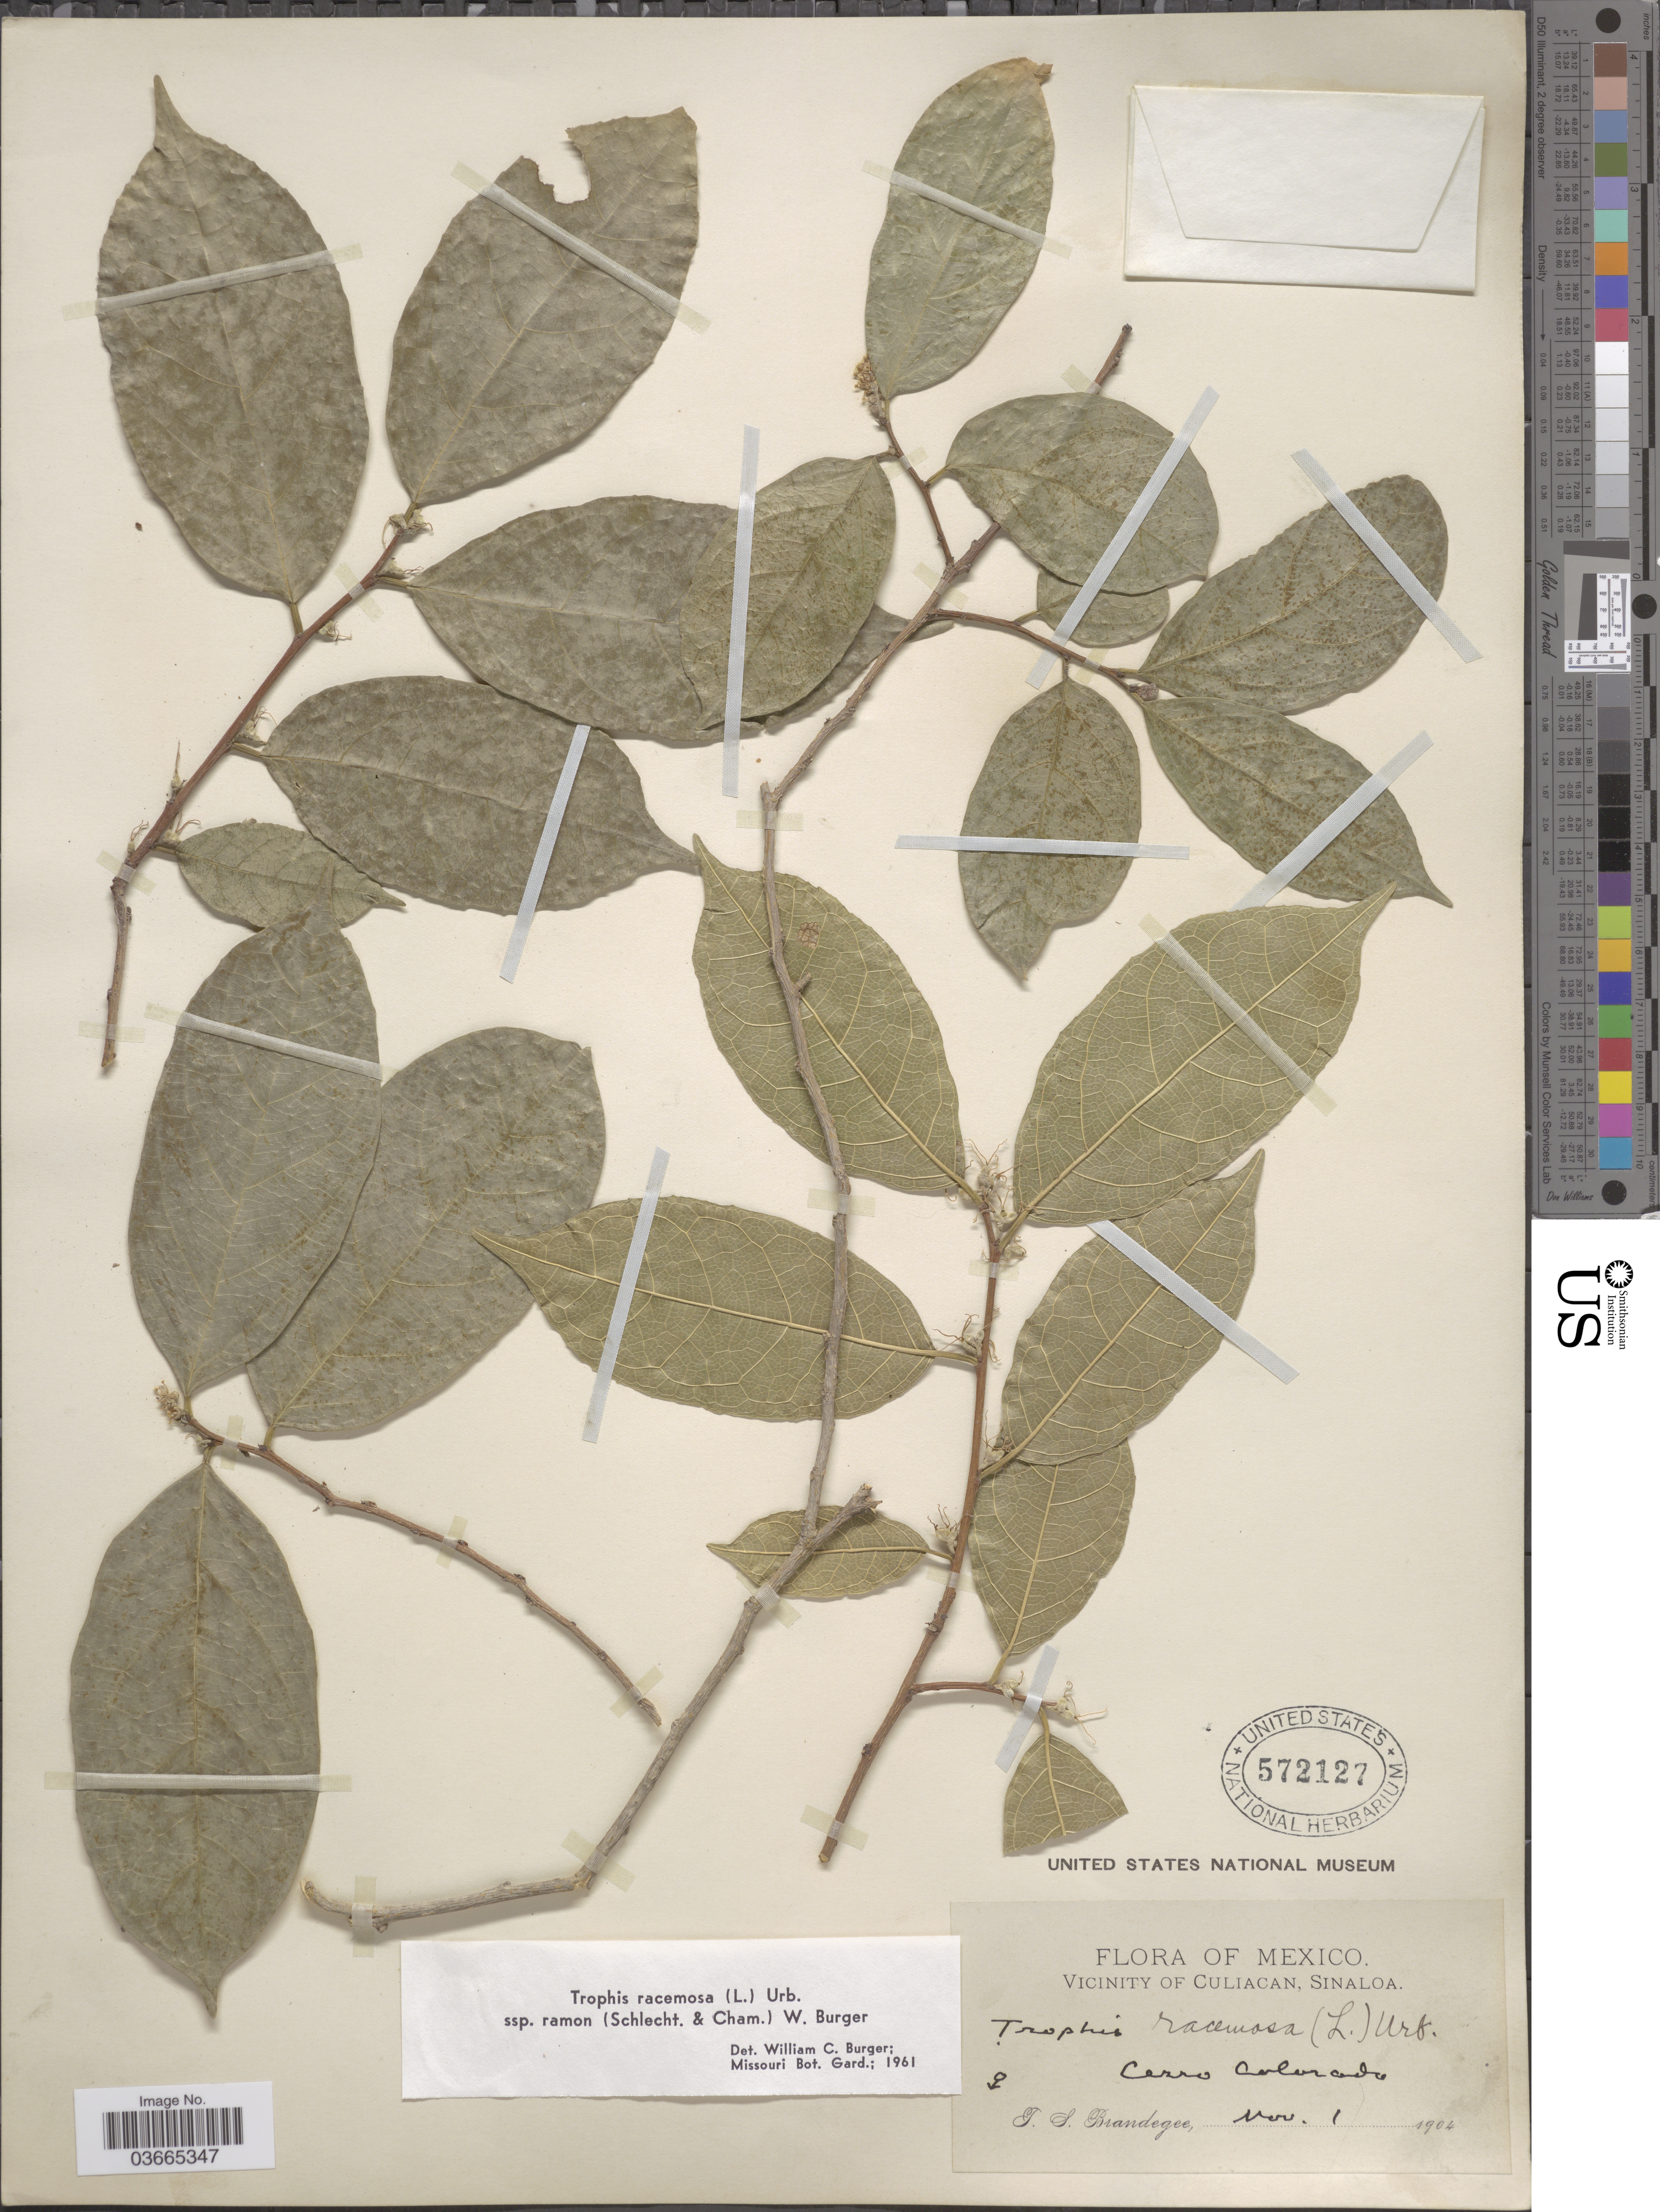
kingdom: Plantae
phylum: Tracheophyta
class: Magnoliopsida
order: Rosales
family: Moraceae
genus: Trophis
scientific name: Trophis racemosa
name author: (L.) Urb.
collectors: T. S. Brandegee (herbarium)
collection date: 1904-11-01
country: Mexico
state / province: Sinaloa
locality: Vicinity of Culiacan. Cerro Colorado.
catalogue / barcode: US 572127